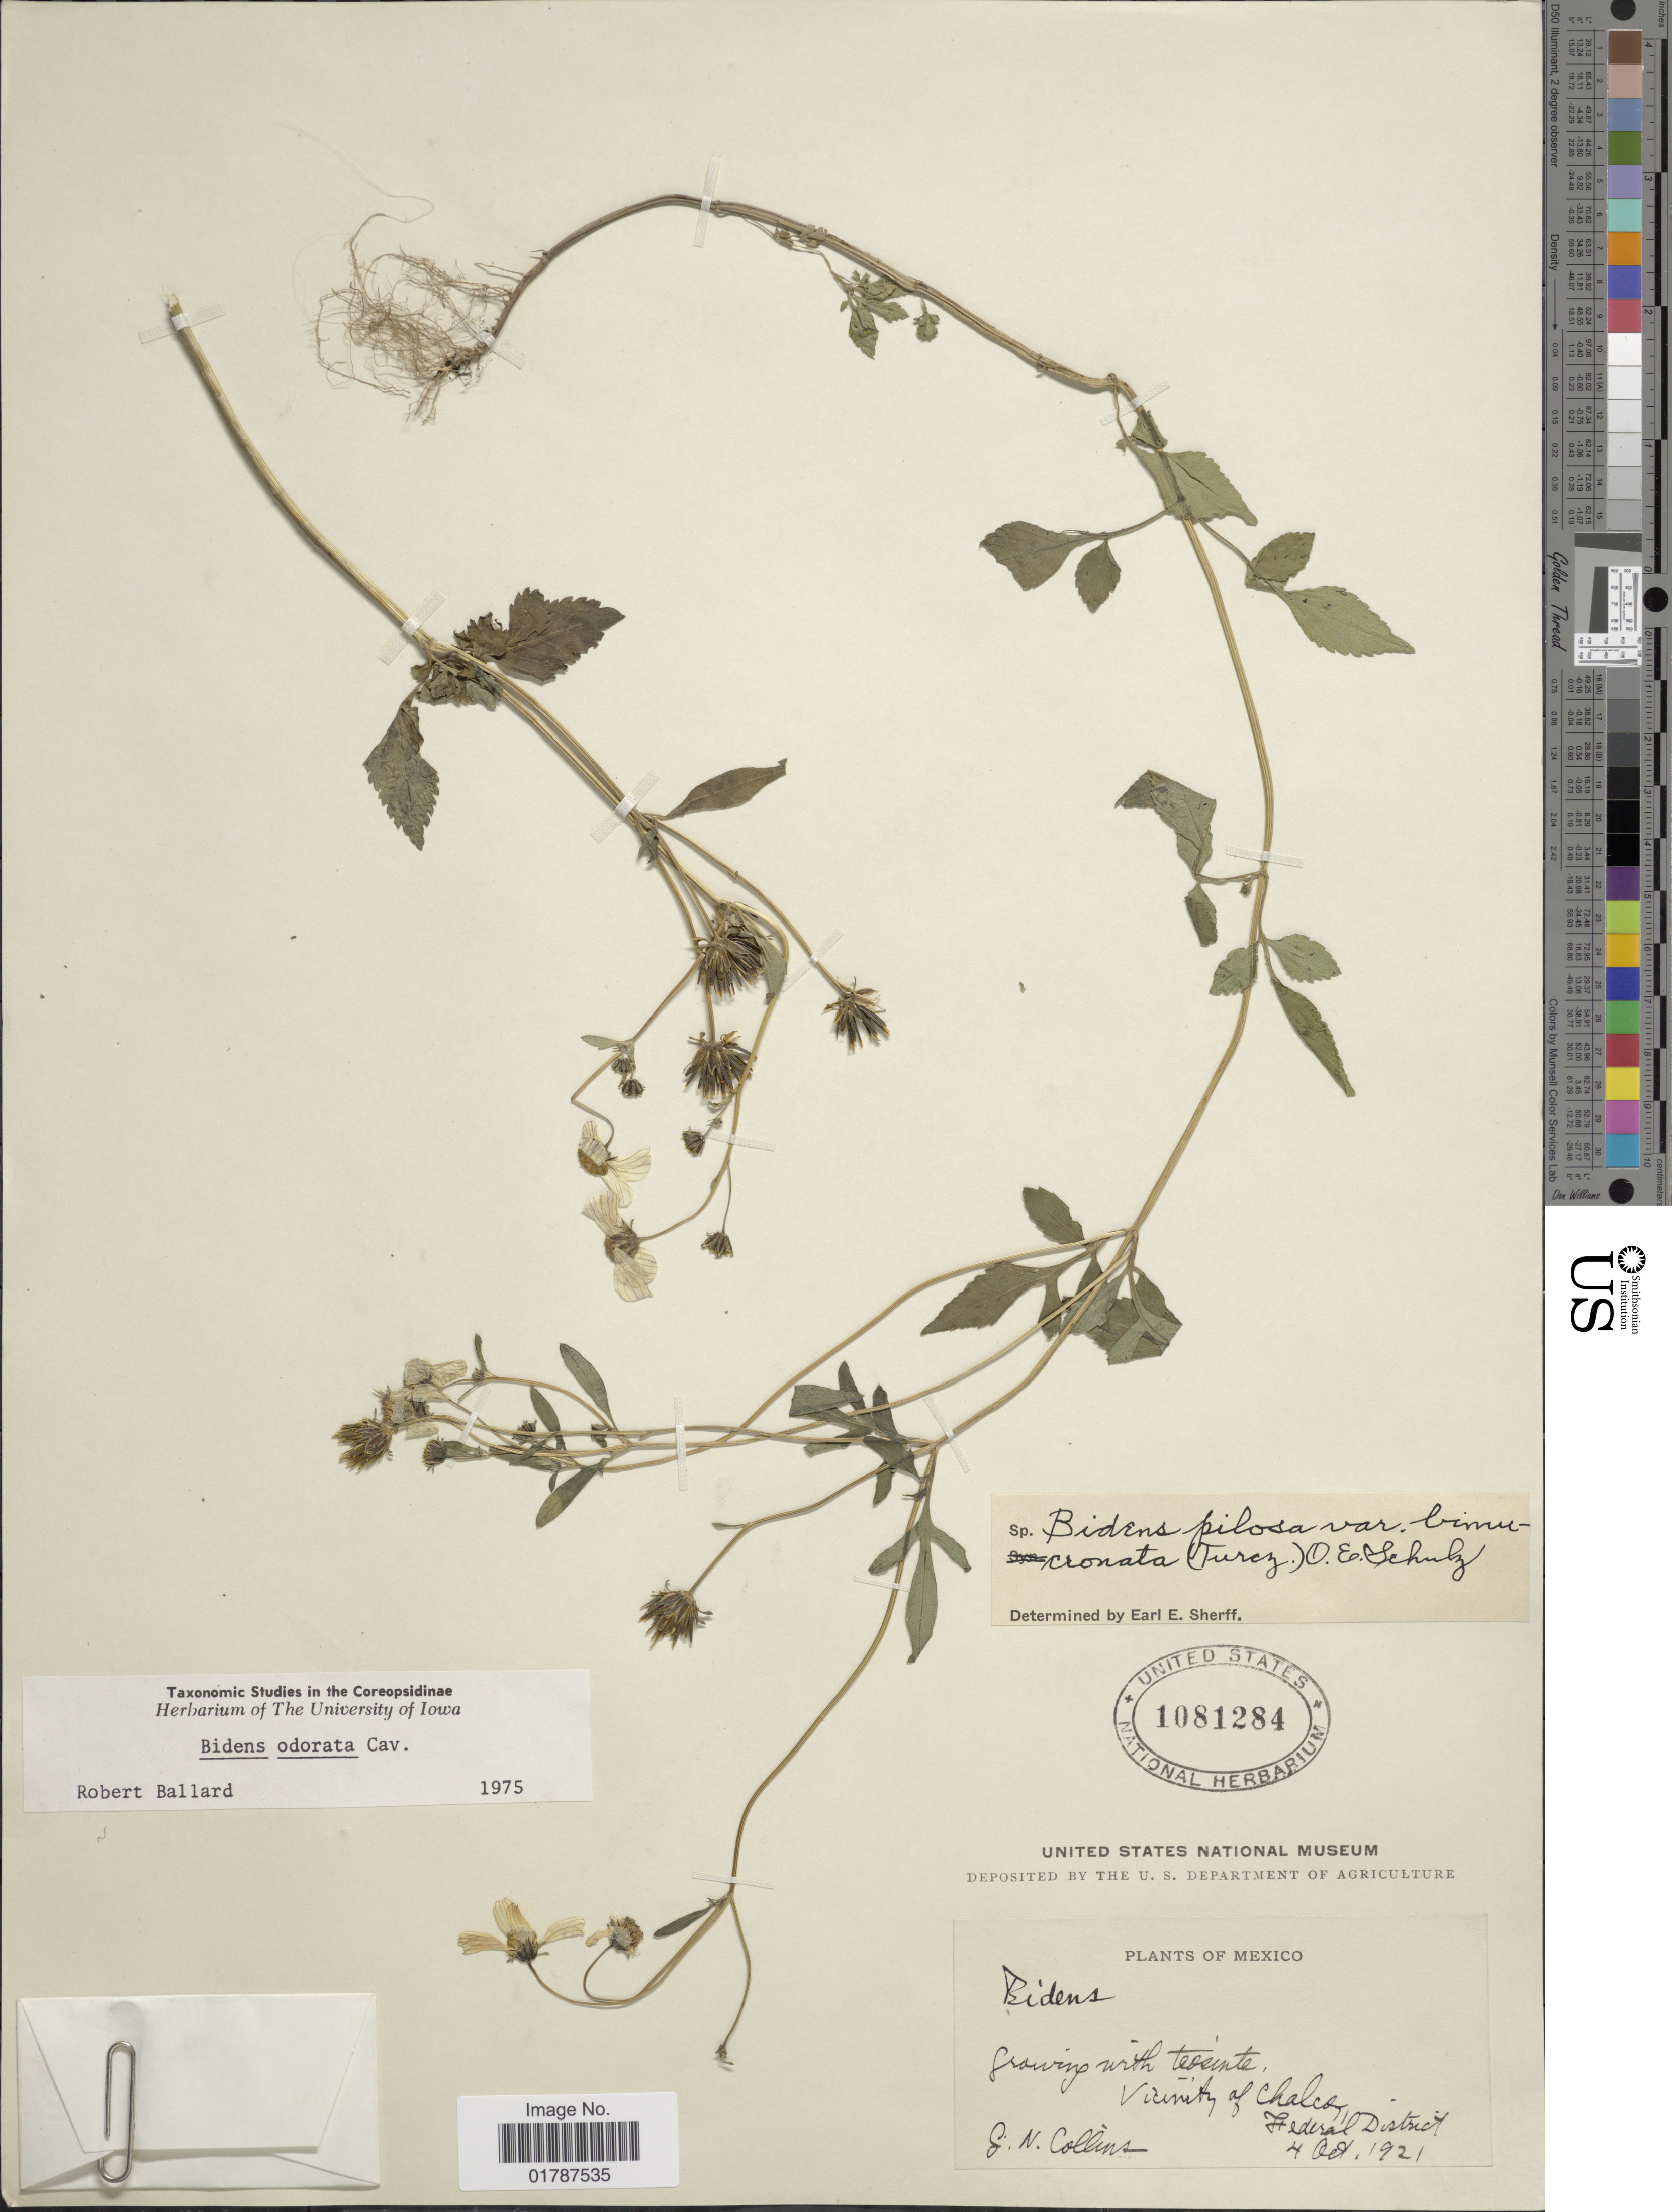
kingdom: Plantae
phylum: Tracheophyta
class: Magnoliopsida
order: Asterales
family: Asteraceae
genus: Bidens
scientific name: Bidens odorata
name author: Cav.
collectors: G. Collins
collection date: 1921-10-04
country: Mexico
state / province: Distrito Federal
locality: Vicinity of Chalco, Federal District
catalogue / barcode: US 1081284